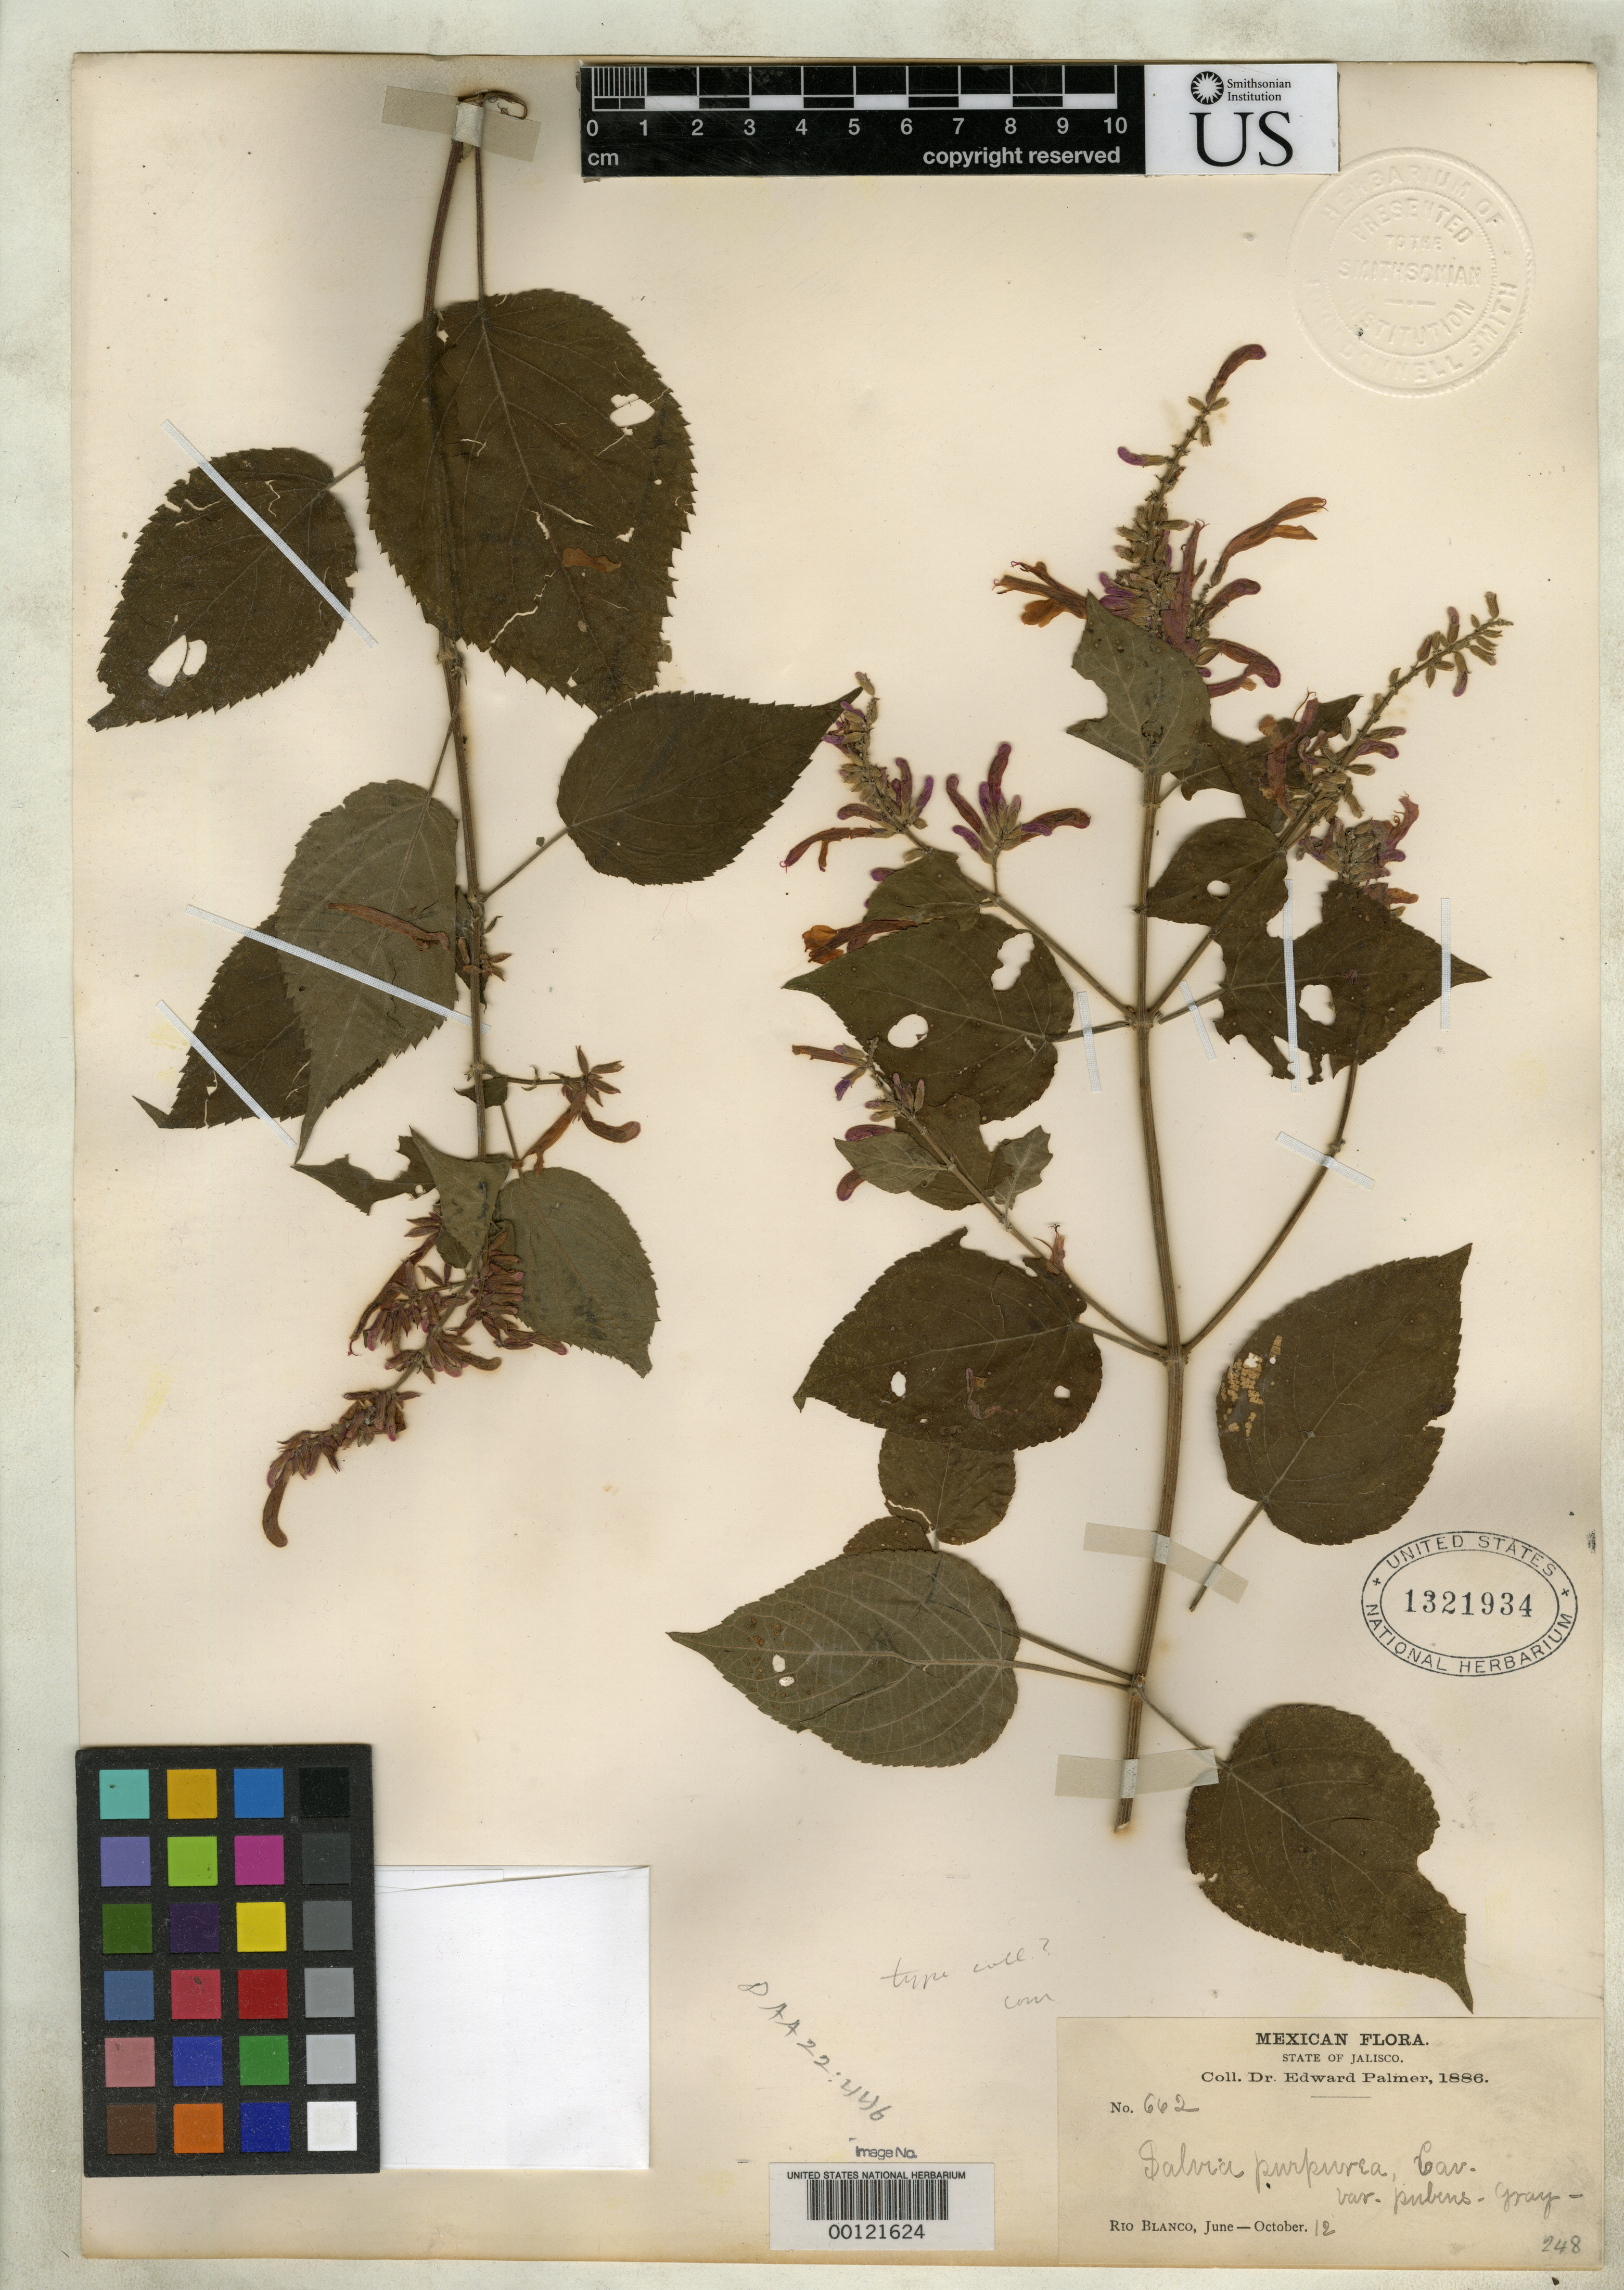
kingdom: Plantae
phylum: Tracheophyta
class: Magnoliopsida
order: Lamiales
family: Lamiaceae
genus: Salvia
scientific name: Salvia purpurea var. pubens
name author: A. Gray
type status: Isotype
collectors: E. Palmer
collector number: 662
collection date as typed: Jun 1886 to -- Oct 1886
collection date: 1886-06/1886-10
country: Mexico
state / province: Jalisco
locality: Rio Blanco.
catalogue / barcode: US 1321934